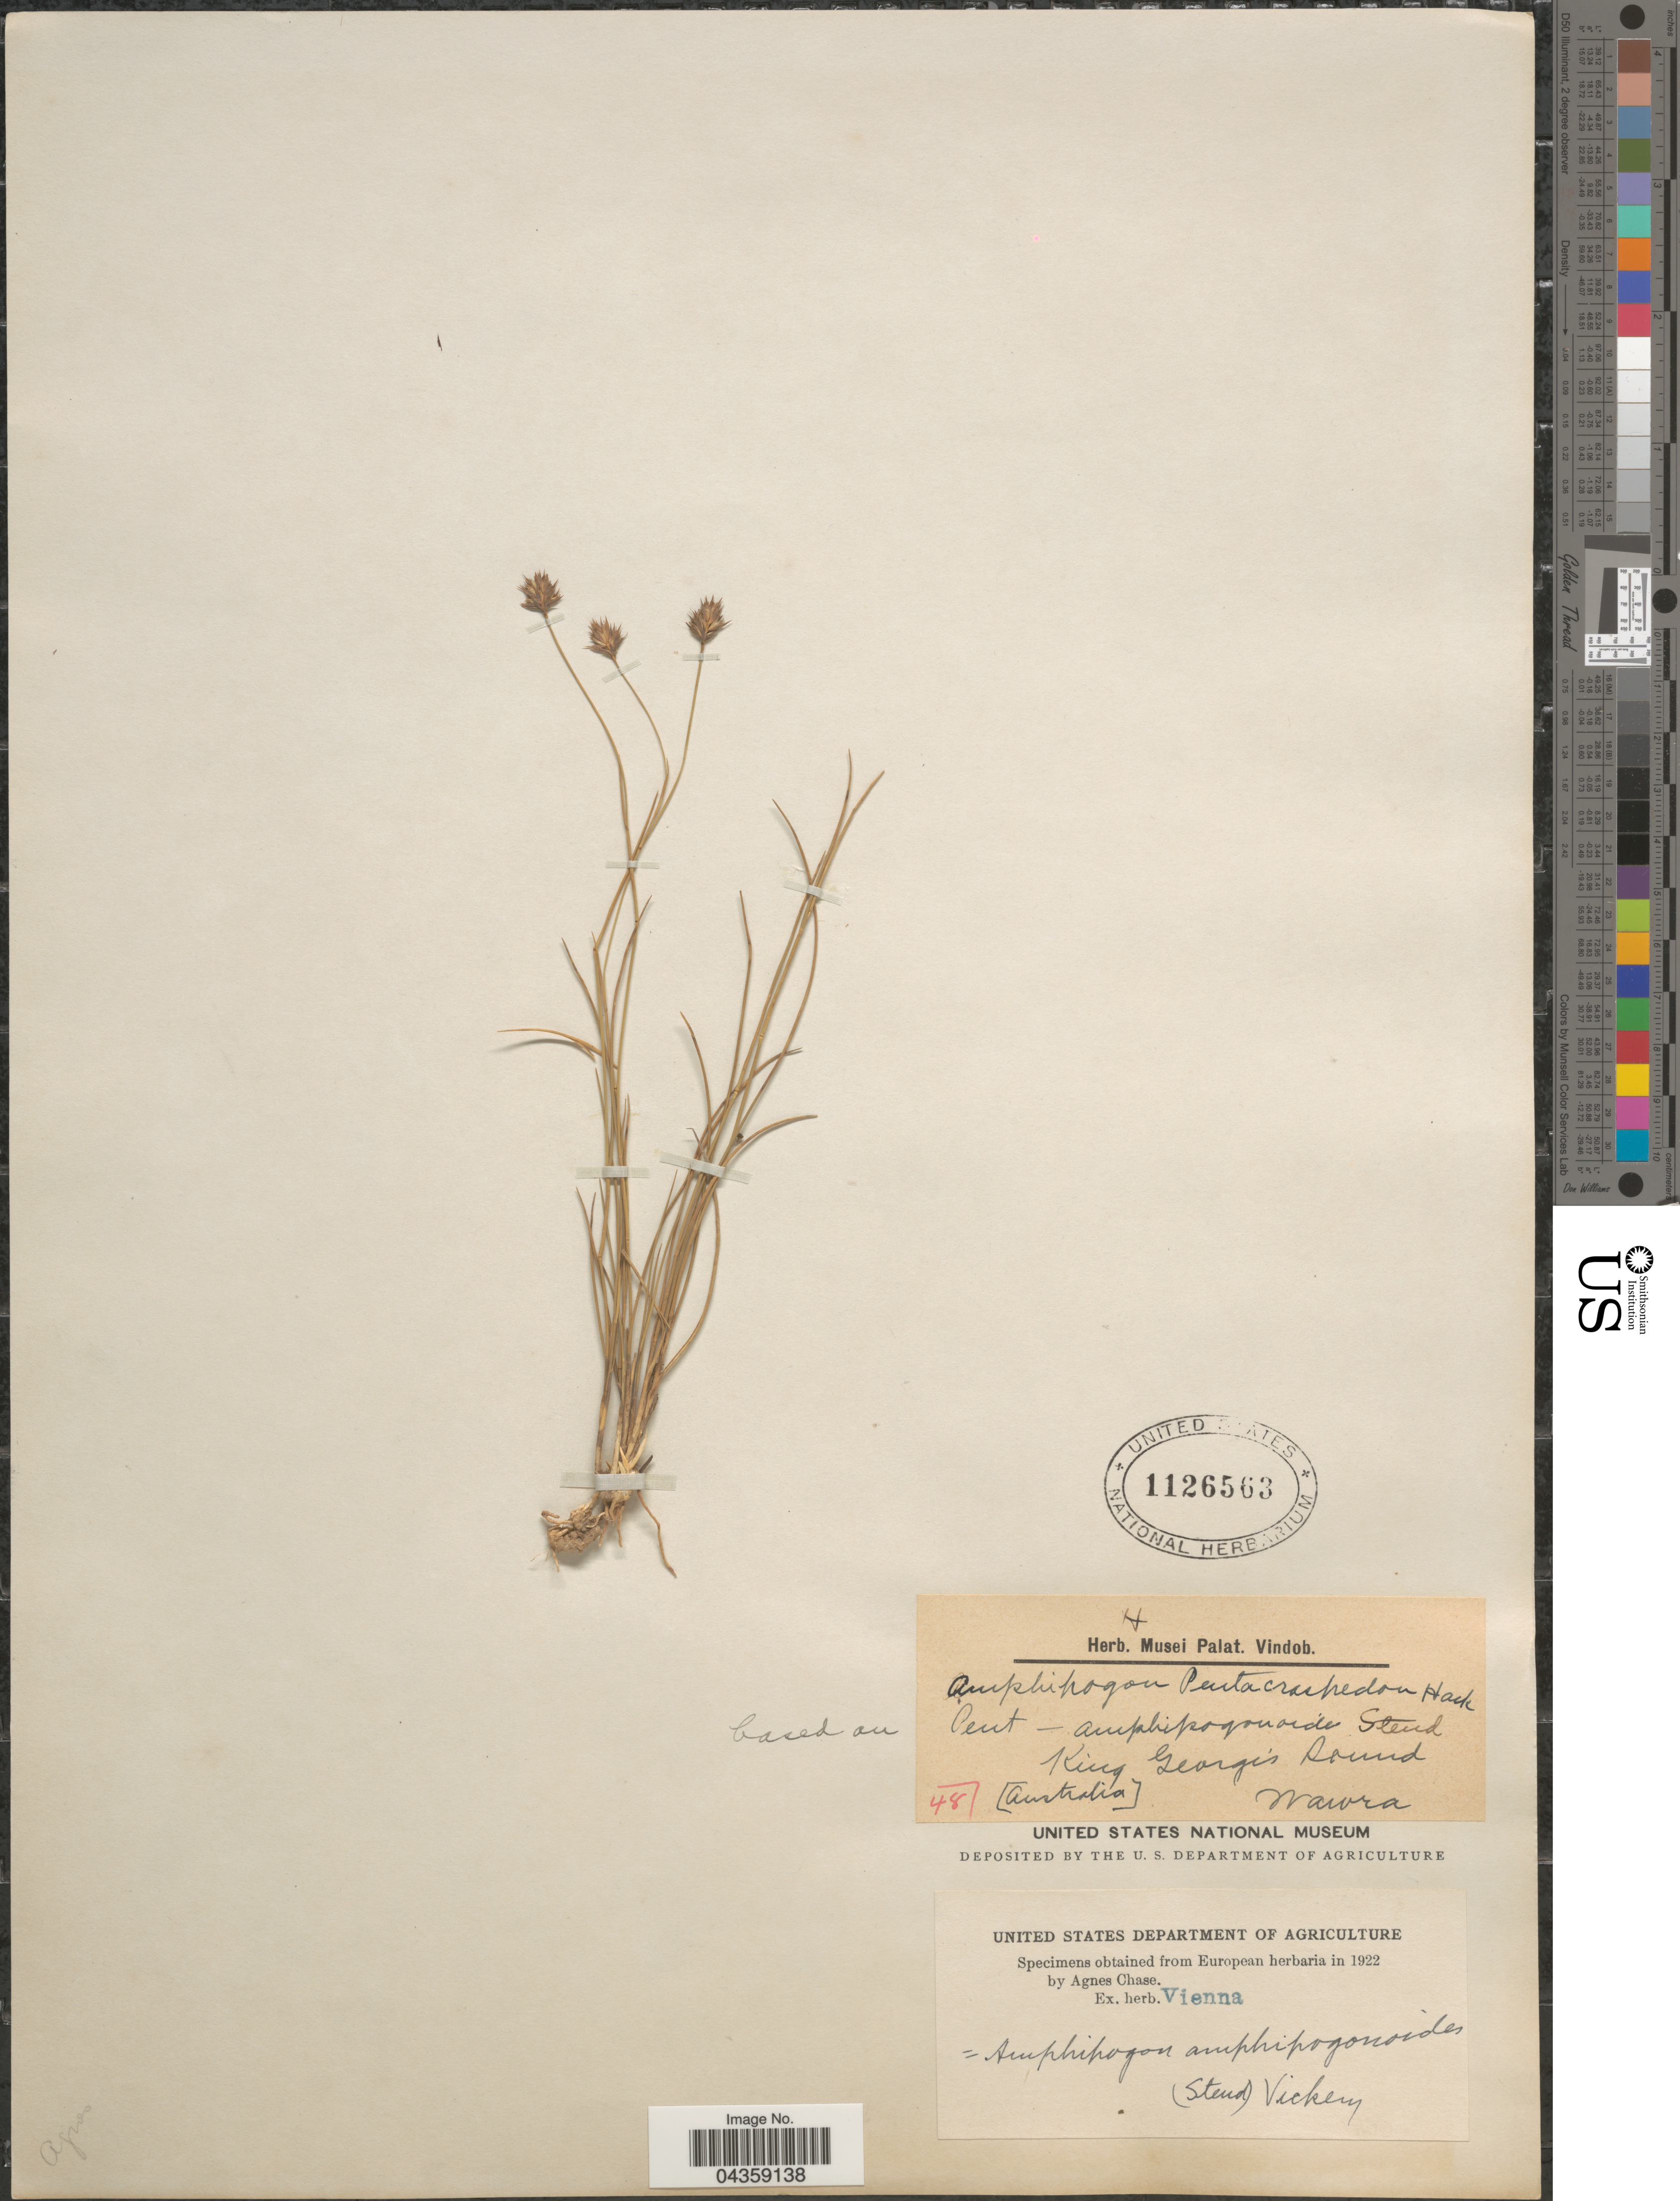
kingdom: Plantae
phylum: Tracheophyta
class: Liliopsida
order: Poales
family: Poaceae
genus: Amphipogon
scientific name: Amphipogon amphipogonoides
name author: (Steud.) Vickery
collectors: Wawra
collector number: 48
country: Australia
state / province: Western Australia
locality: King George's Sound.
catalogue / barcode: US 1126563